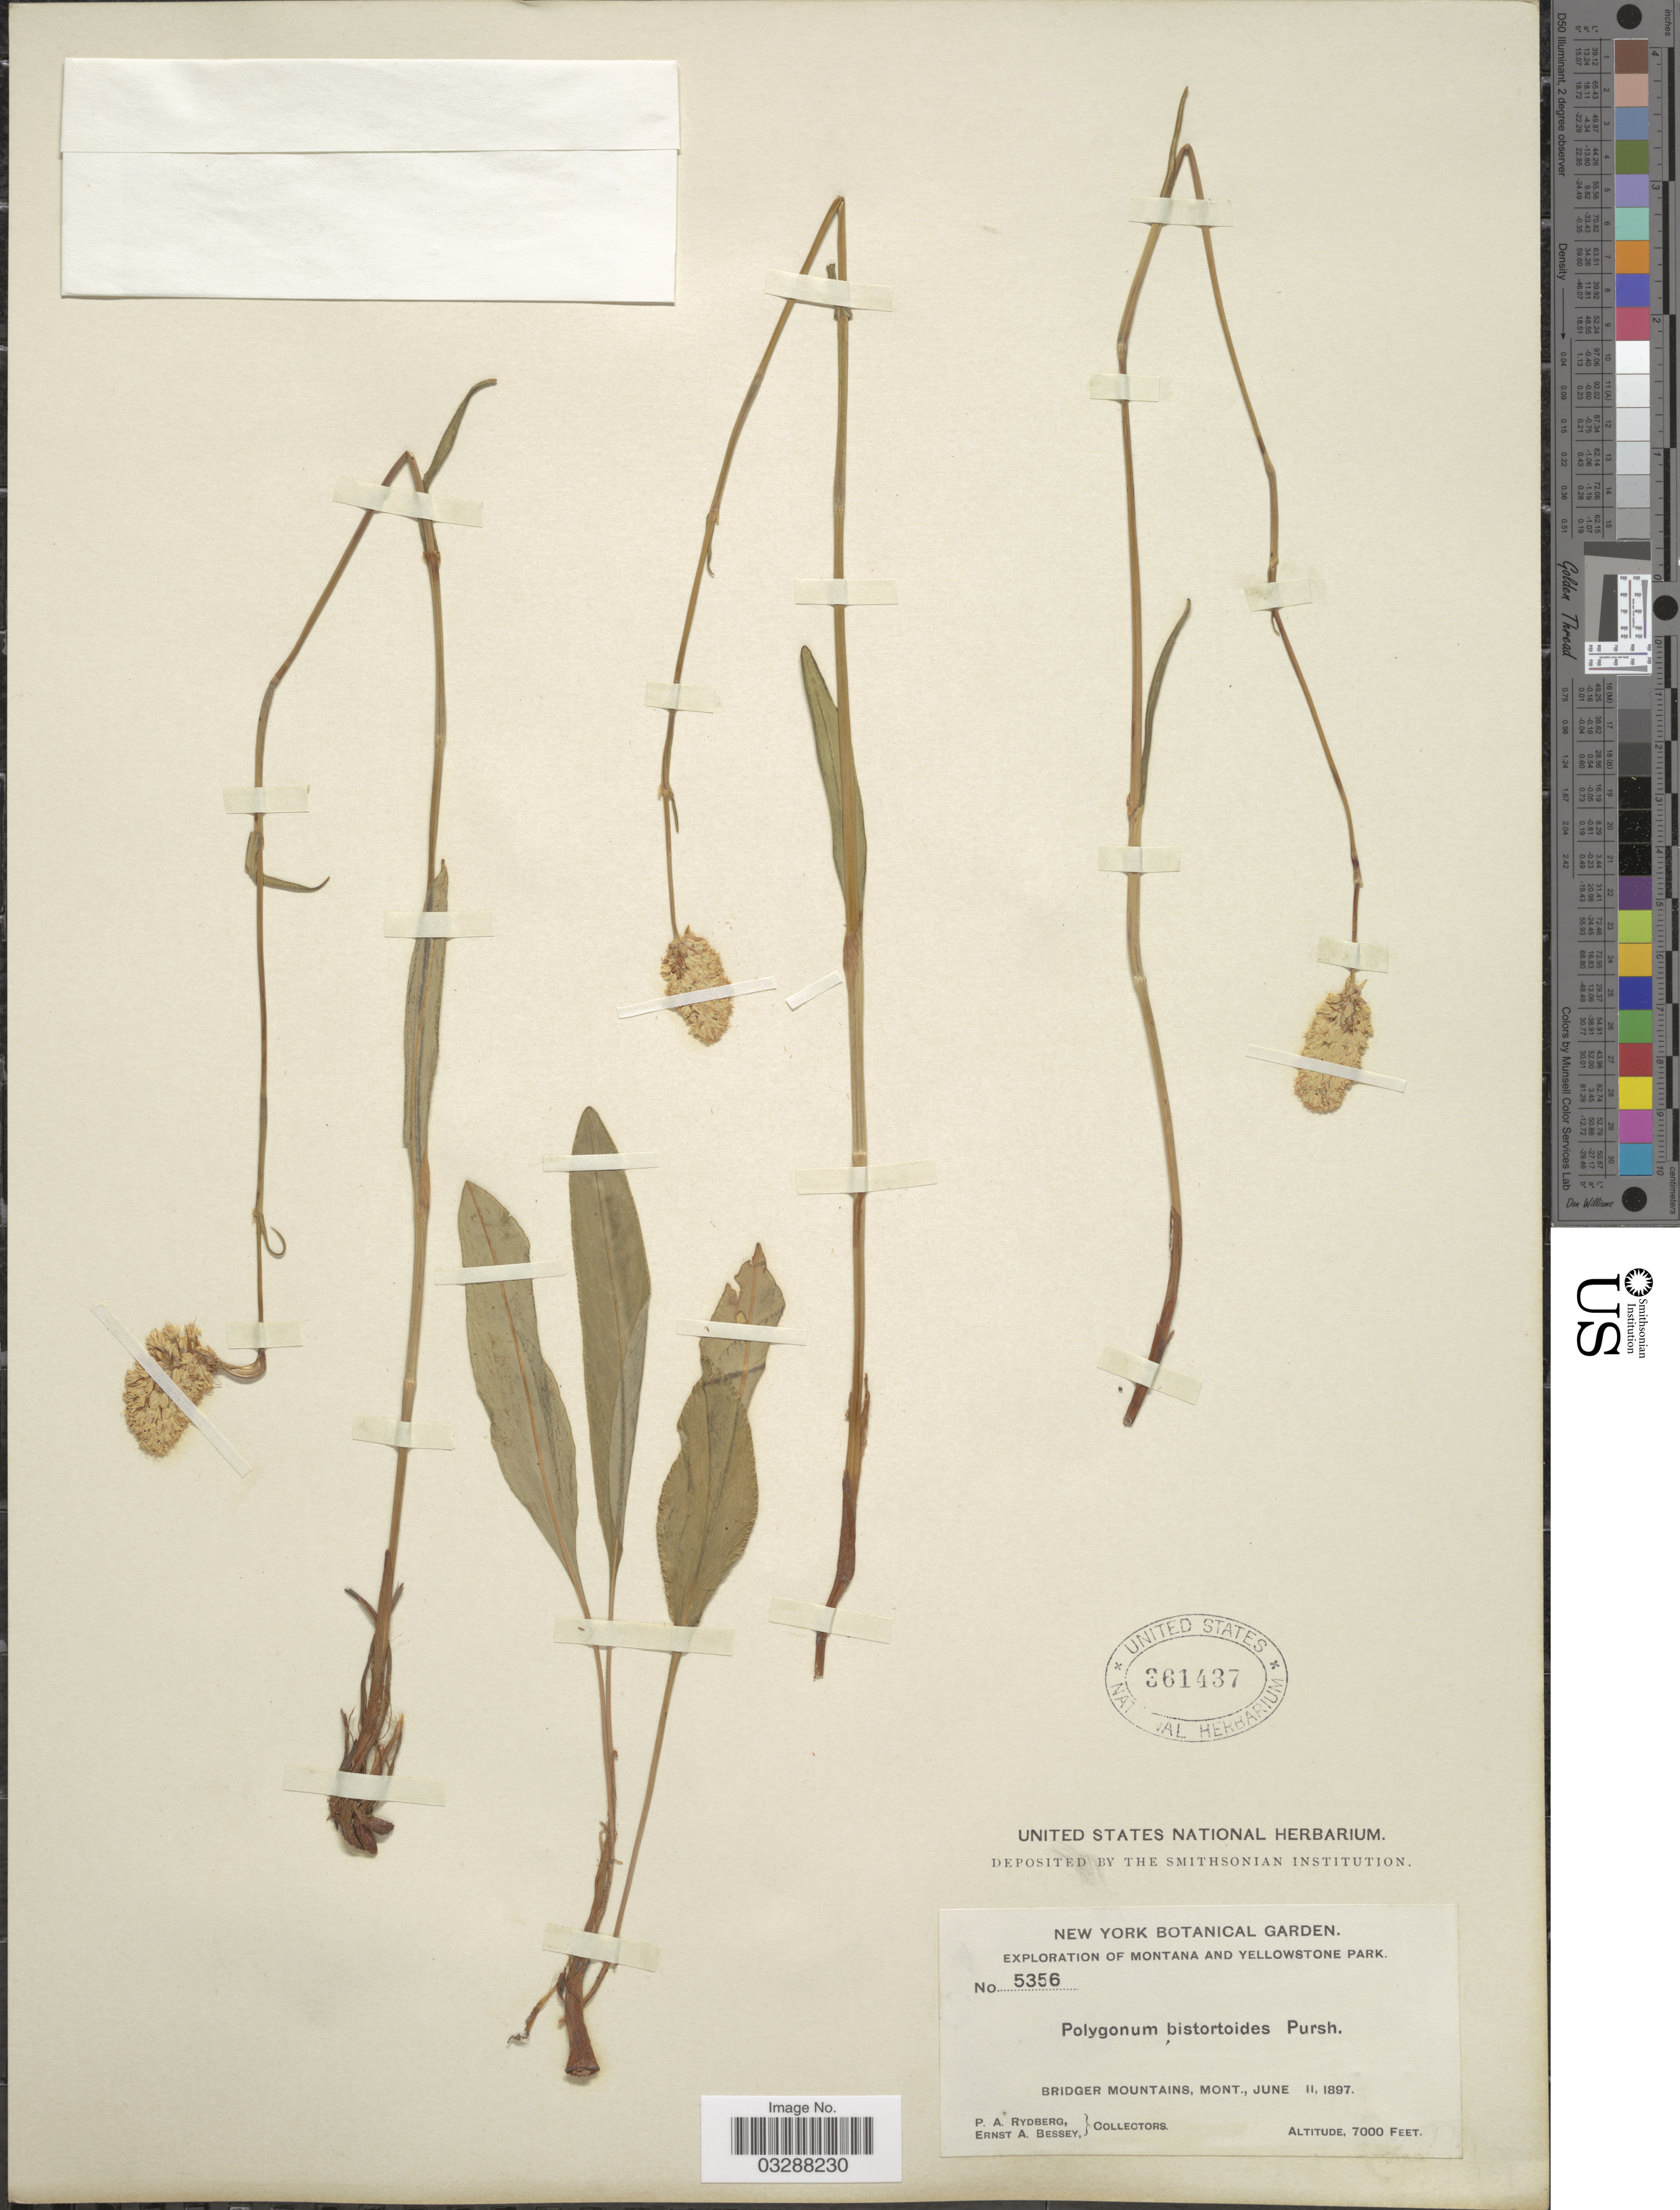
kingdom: Plantae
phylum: Tracheophyta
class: Magnoliopsida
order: Caryophyllales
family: Polygonaceae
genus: Bistorta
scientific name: Bistorta bistortoides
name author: (Pursh) Small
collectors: P. A. Rydberg & E. A. Bessey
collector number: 5356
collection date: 1897-06-11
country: United States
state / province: Montana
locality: Yellowstone Park. Bridger Mountains, Mont.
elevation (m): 2134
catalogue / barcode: US 361437